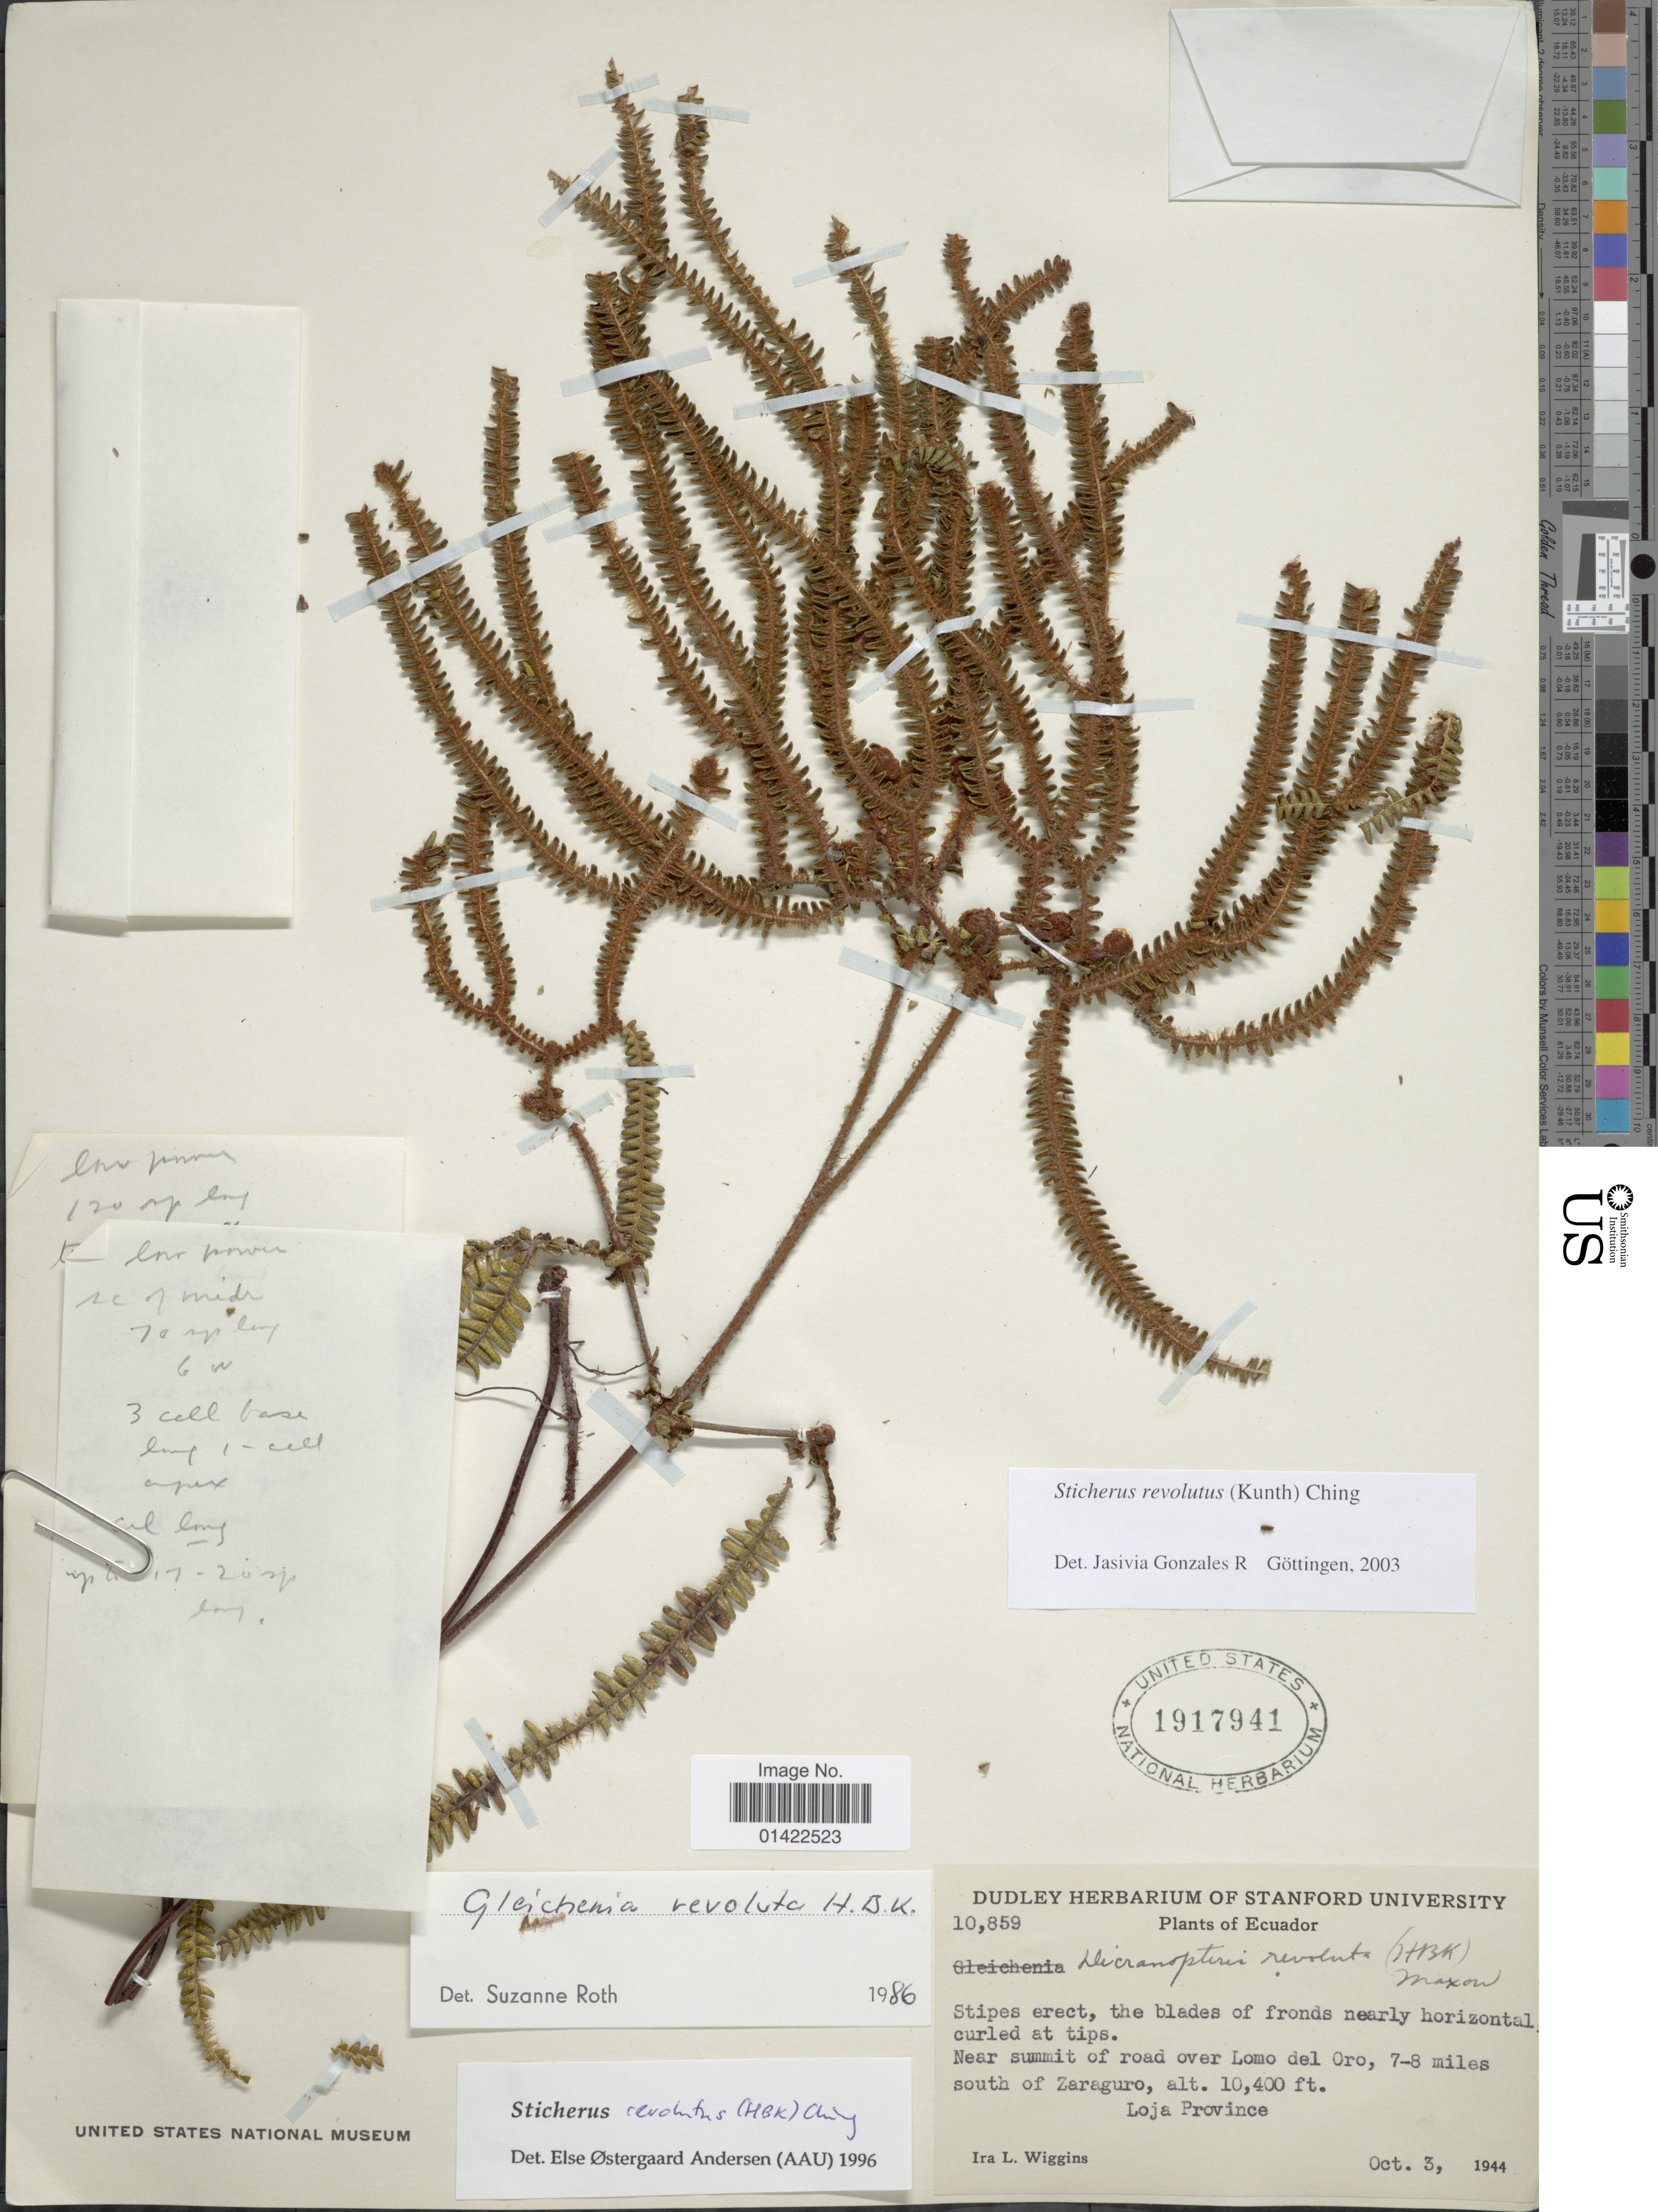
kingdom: Plantae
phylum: Tracheophyta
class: Polypodiopsida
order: Gleicheniales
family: Gleicheniaceae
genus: Sticherus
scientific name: Sticherus revolutus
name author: (Kunth) Ching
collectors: I. L. Wiggins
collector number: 10589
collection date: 1944-10-03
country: Ecuador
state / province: Loja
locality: Near summit of road over Lomo del Oro, 7-8 miles south of Zaraguro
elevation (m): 3170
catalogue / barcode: US 1917941